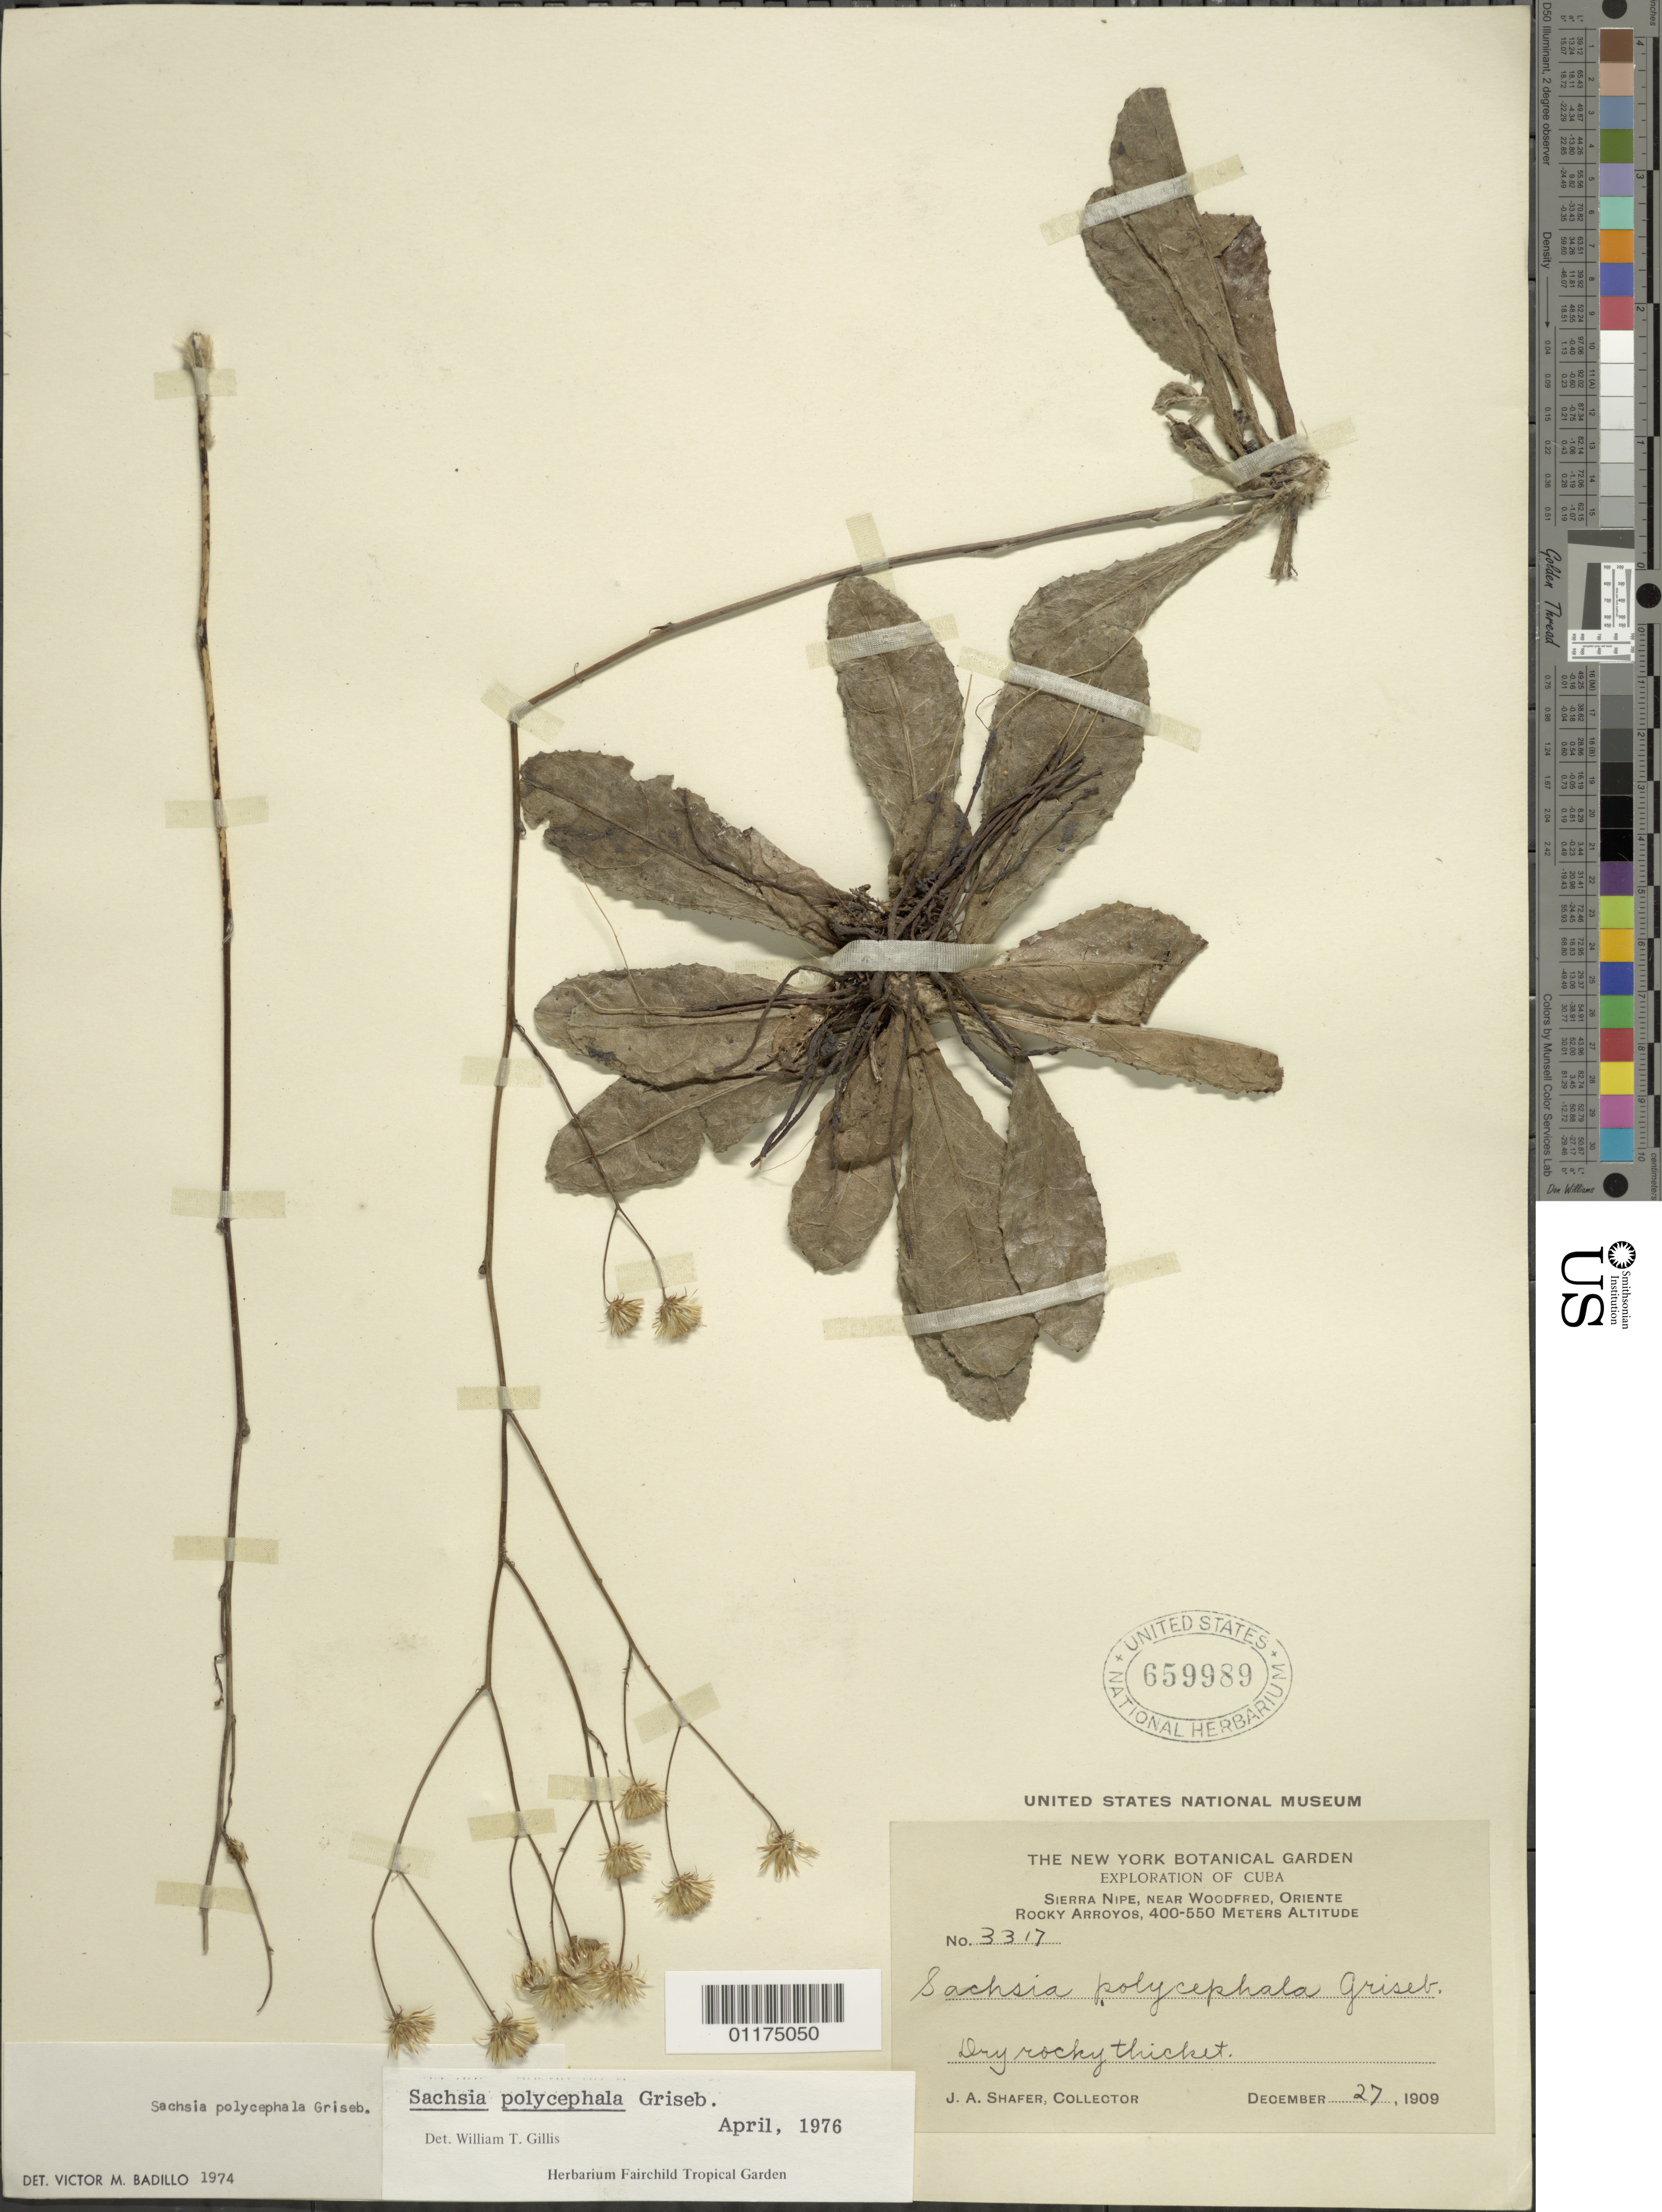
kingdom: Plantae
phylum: Tracheophyta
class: Magnoliopsida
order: Asterales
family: Asteraceae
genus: Sachsia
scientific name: Sachsia polycephala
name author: Griseb.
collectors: J. A. Shafer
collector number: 3317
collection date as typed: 27 Dec 1909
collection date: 1909-12-27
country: Cuba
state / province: Oriente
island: Cuba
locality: Sierra Nipe, near Woodfred, Rocy Arroyos,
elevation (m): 400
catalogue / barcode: US 659989